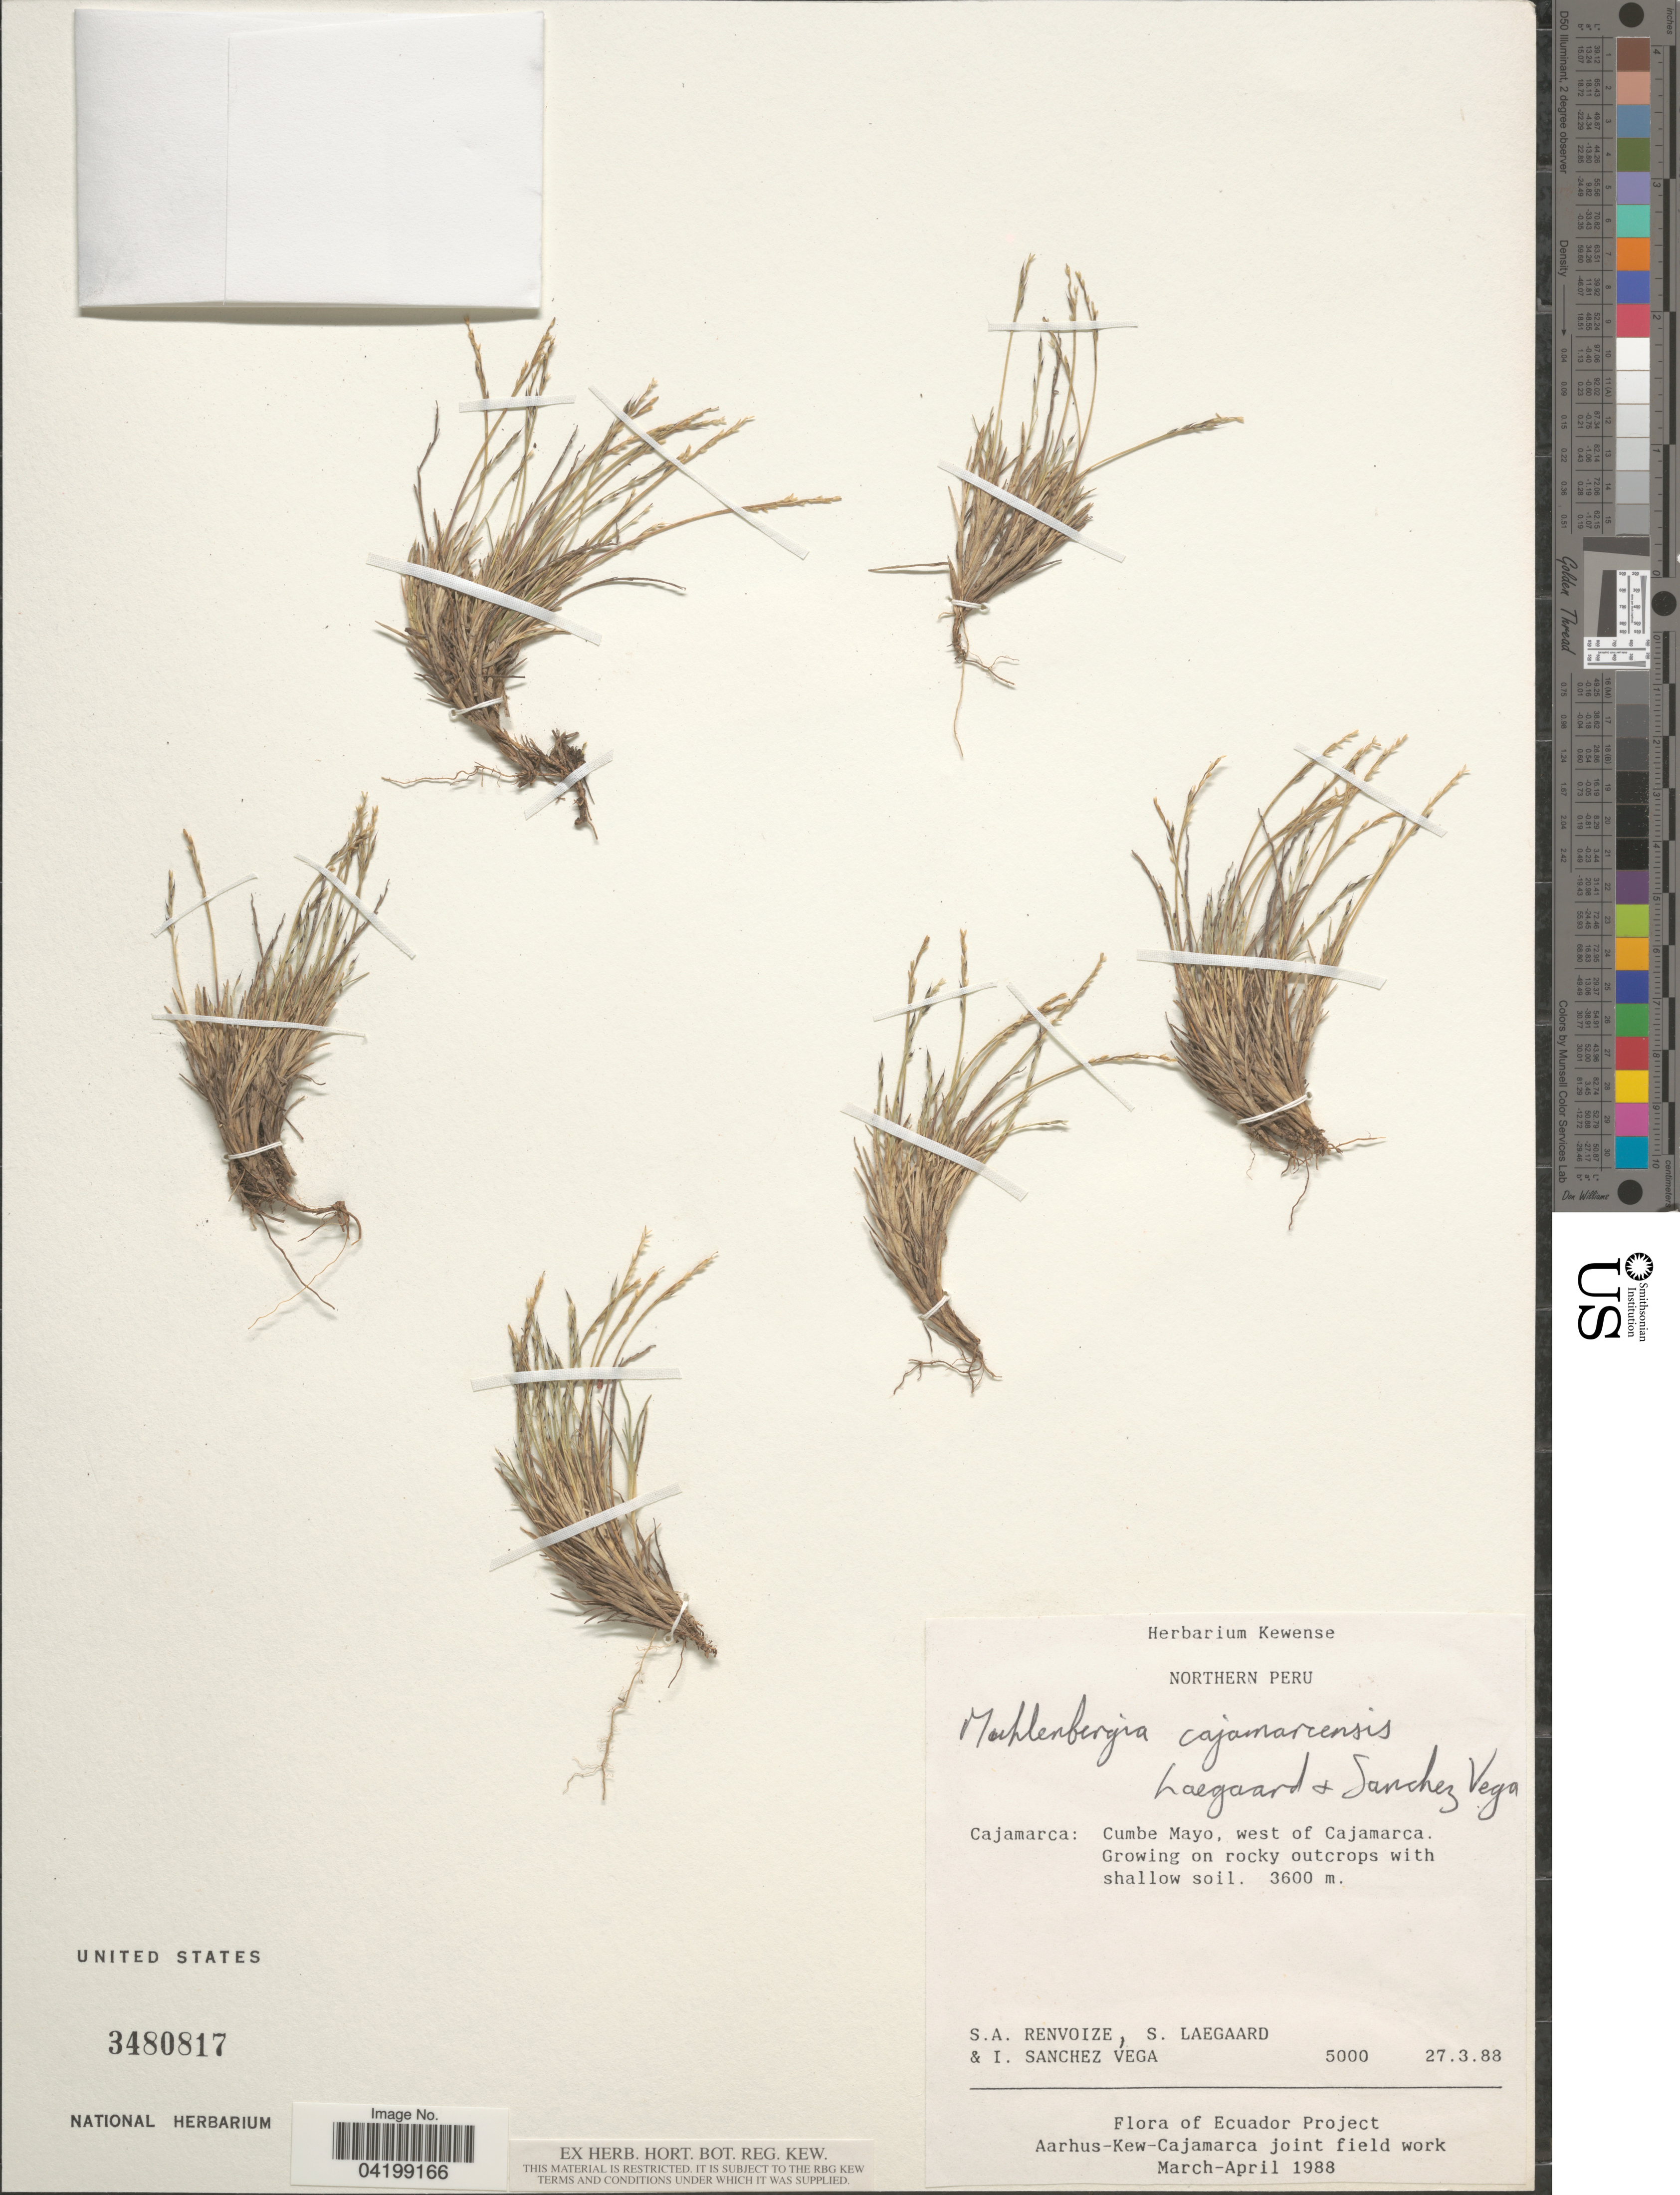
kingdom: Plantae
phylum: Tracheophyta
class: Liliopsida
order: Poales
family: Poaceae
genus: Muhlenbergia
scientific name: Muhlenbergia caxamarcensis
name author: Lægaard & Sánchez Vega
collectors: S. A. Renvoize, S. Lægaard & I. Sánchez Vega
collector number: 5000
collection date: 1988-03-27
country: Peru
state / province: Cajamarca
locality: Northern Peru. Cumbe Mayo, west of Cajamarca. On rocky outcrops with shallow soil. Ecuador Project Aarhus-Kew-Cajamarca joint field work March-April 1988.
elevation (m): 3600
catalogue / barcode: US 3480817